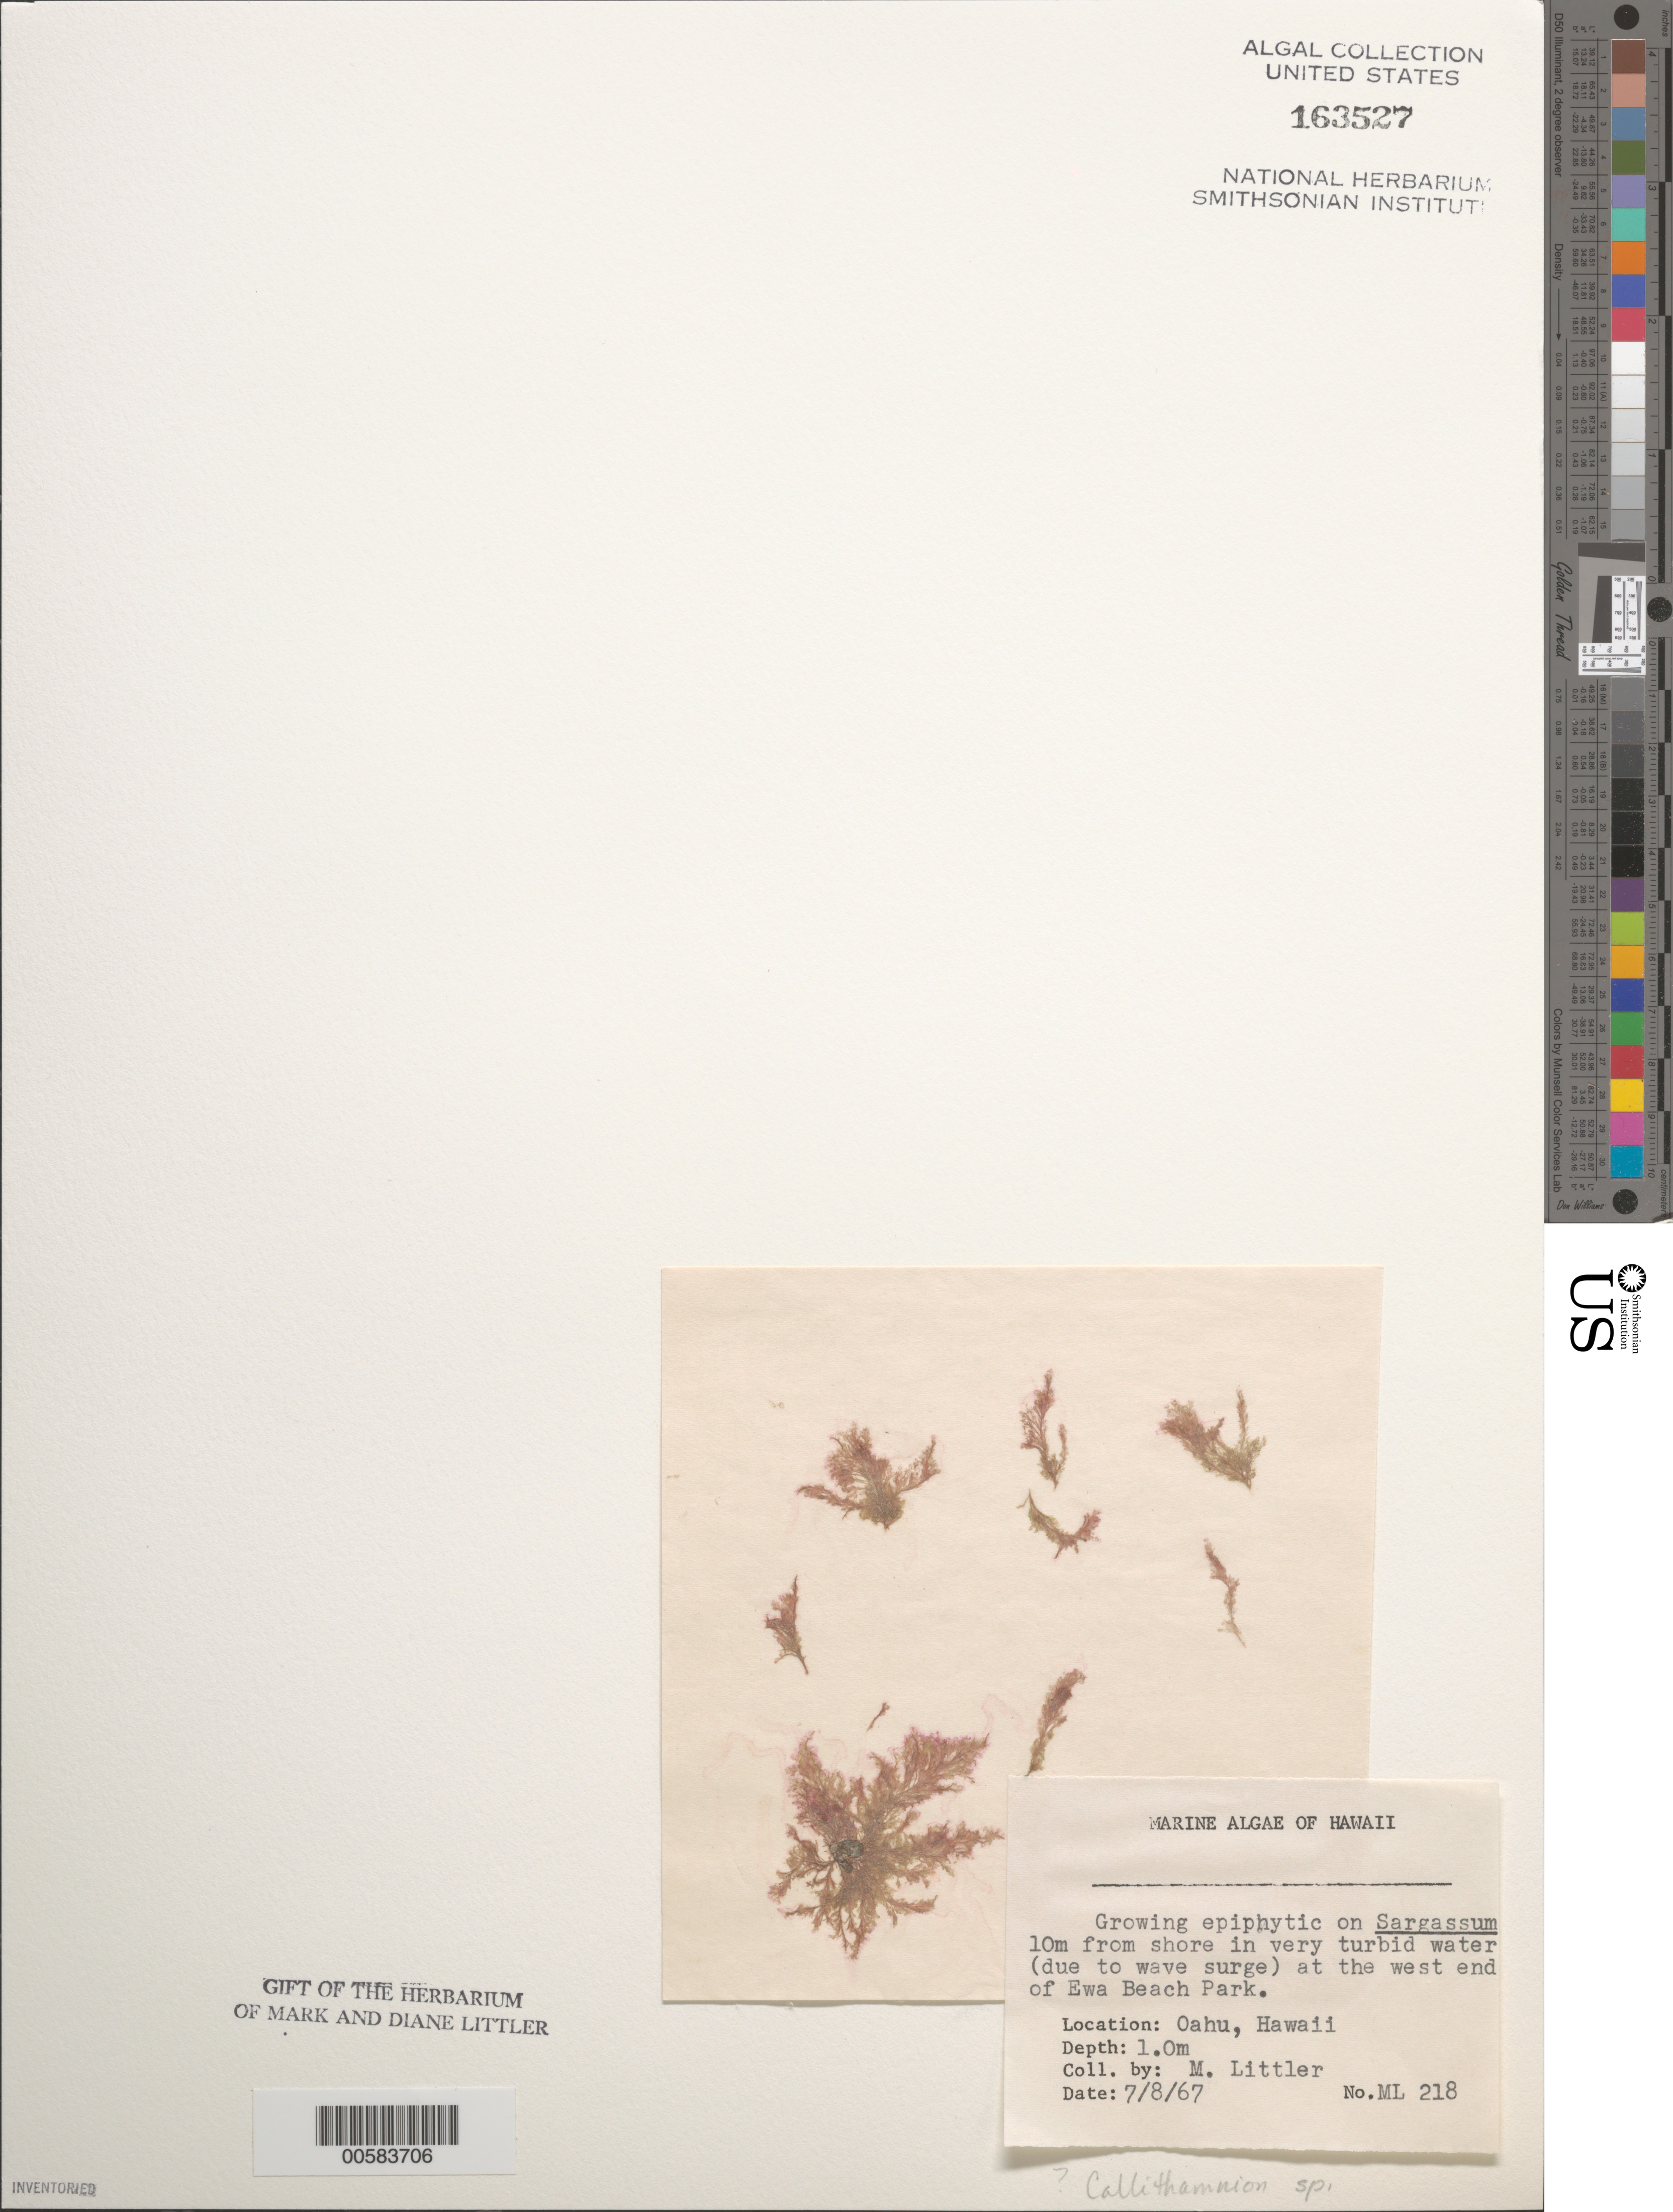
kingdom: Plantae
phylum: Rhodophyta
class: Florideophyceae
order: Ceramiales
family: Callithamniaceae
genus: Callithamnion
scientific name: Callithamnion sp.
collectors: M. M. Littler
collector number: ML 218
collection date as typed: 08 Jul 1967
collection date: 1967-07-08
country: United States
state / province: Hawaii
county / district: Honolulu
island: Oahu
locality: Ewa Beach Park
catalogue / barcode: US 163527